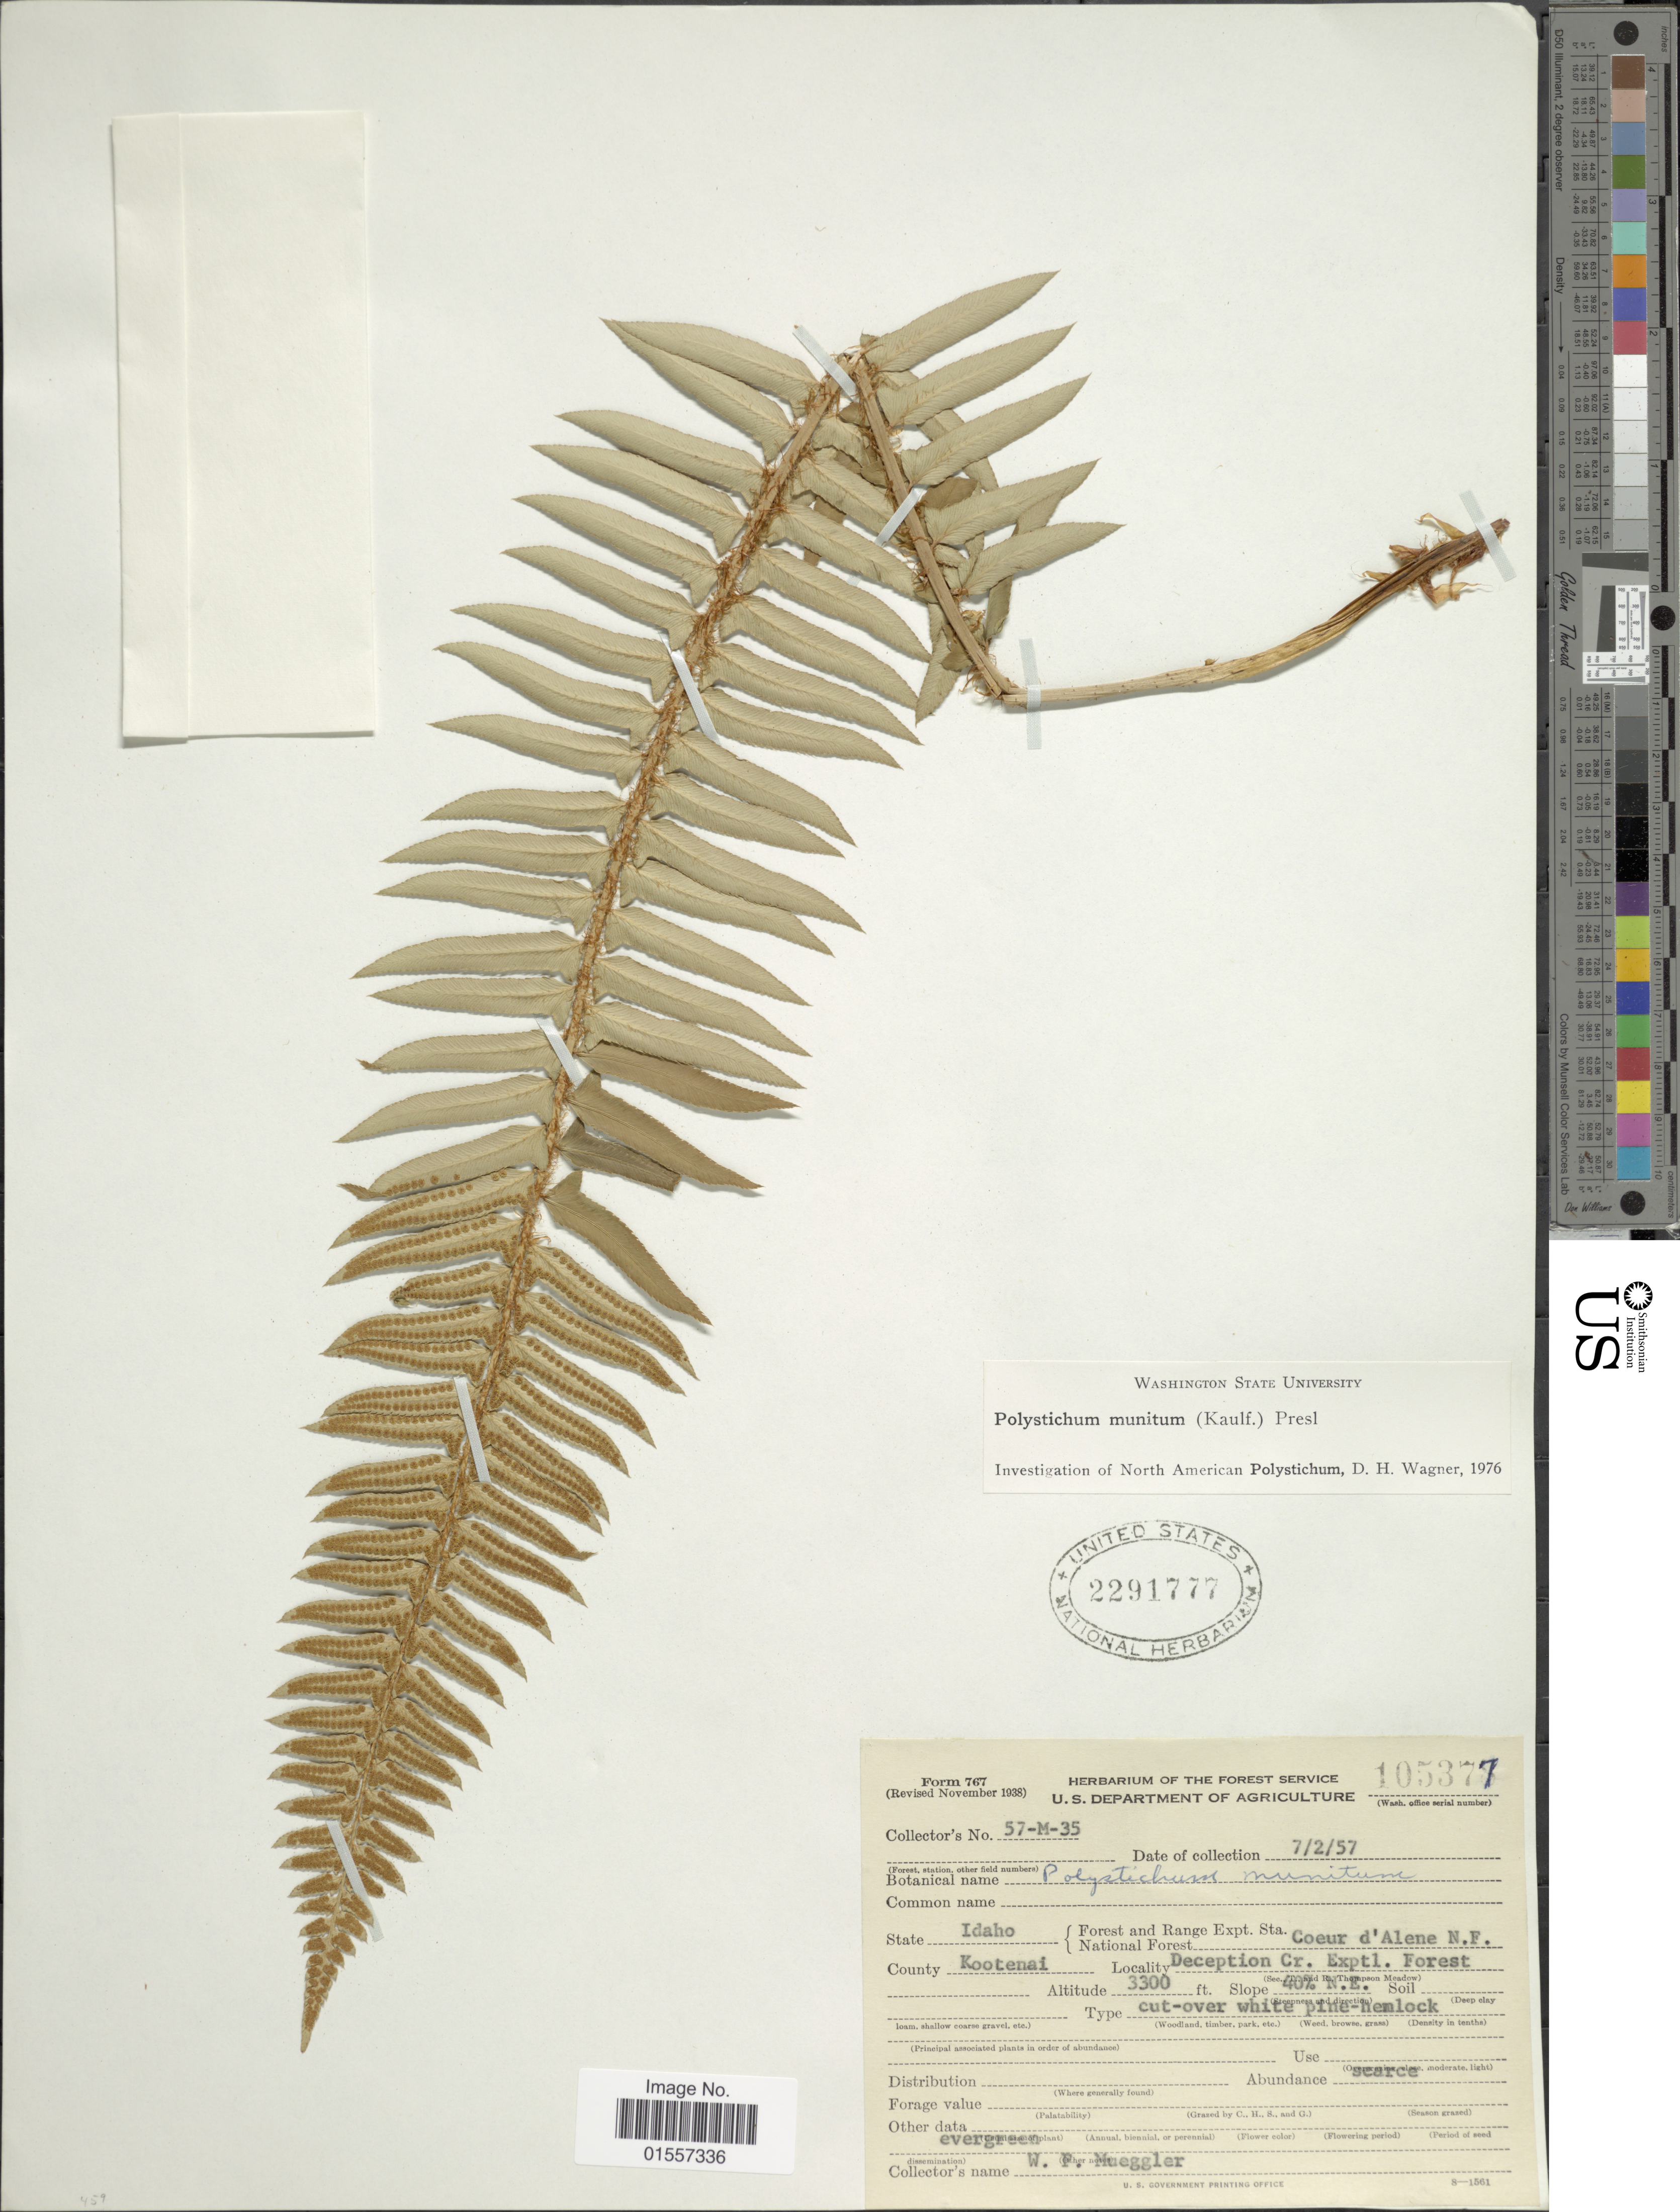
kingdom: Plantae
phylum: Tracheophyta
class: Polypodiopsida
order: Polypodiales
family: Dryopteridaceae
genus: Polystichum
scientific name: Polystichum munitum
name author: (Kaulf.) C. Presl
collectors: W. Mueggler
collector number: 57-M-35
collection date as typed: Transcribed d/m/y: 2/7/57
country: United States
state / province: Idaho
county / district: Kootenai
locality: Deception Cr. Exptl. Forest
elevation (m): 1006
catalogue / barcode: US 2291777